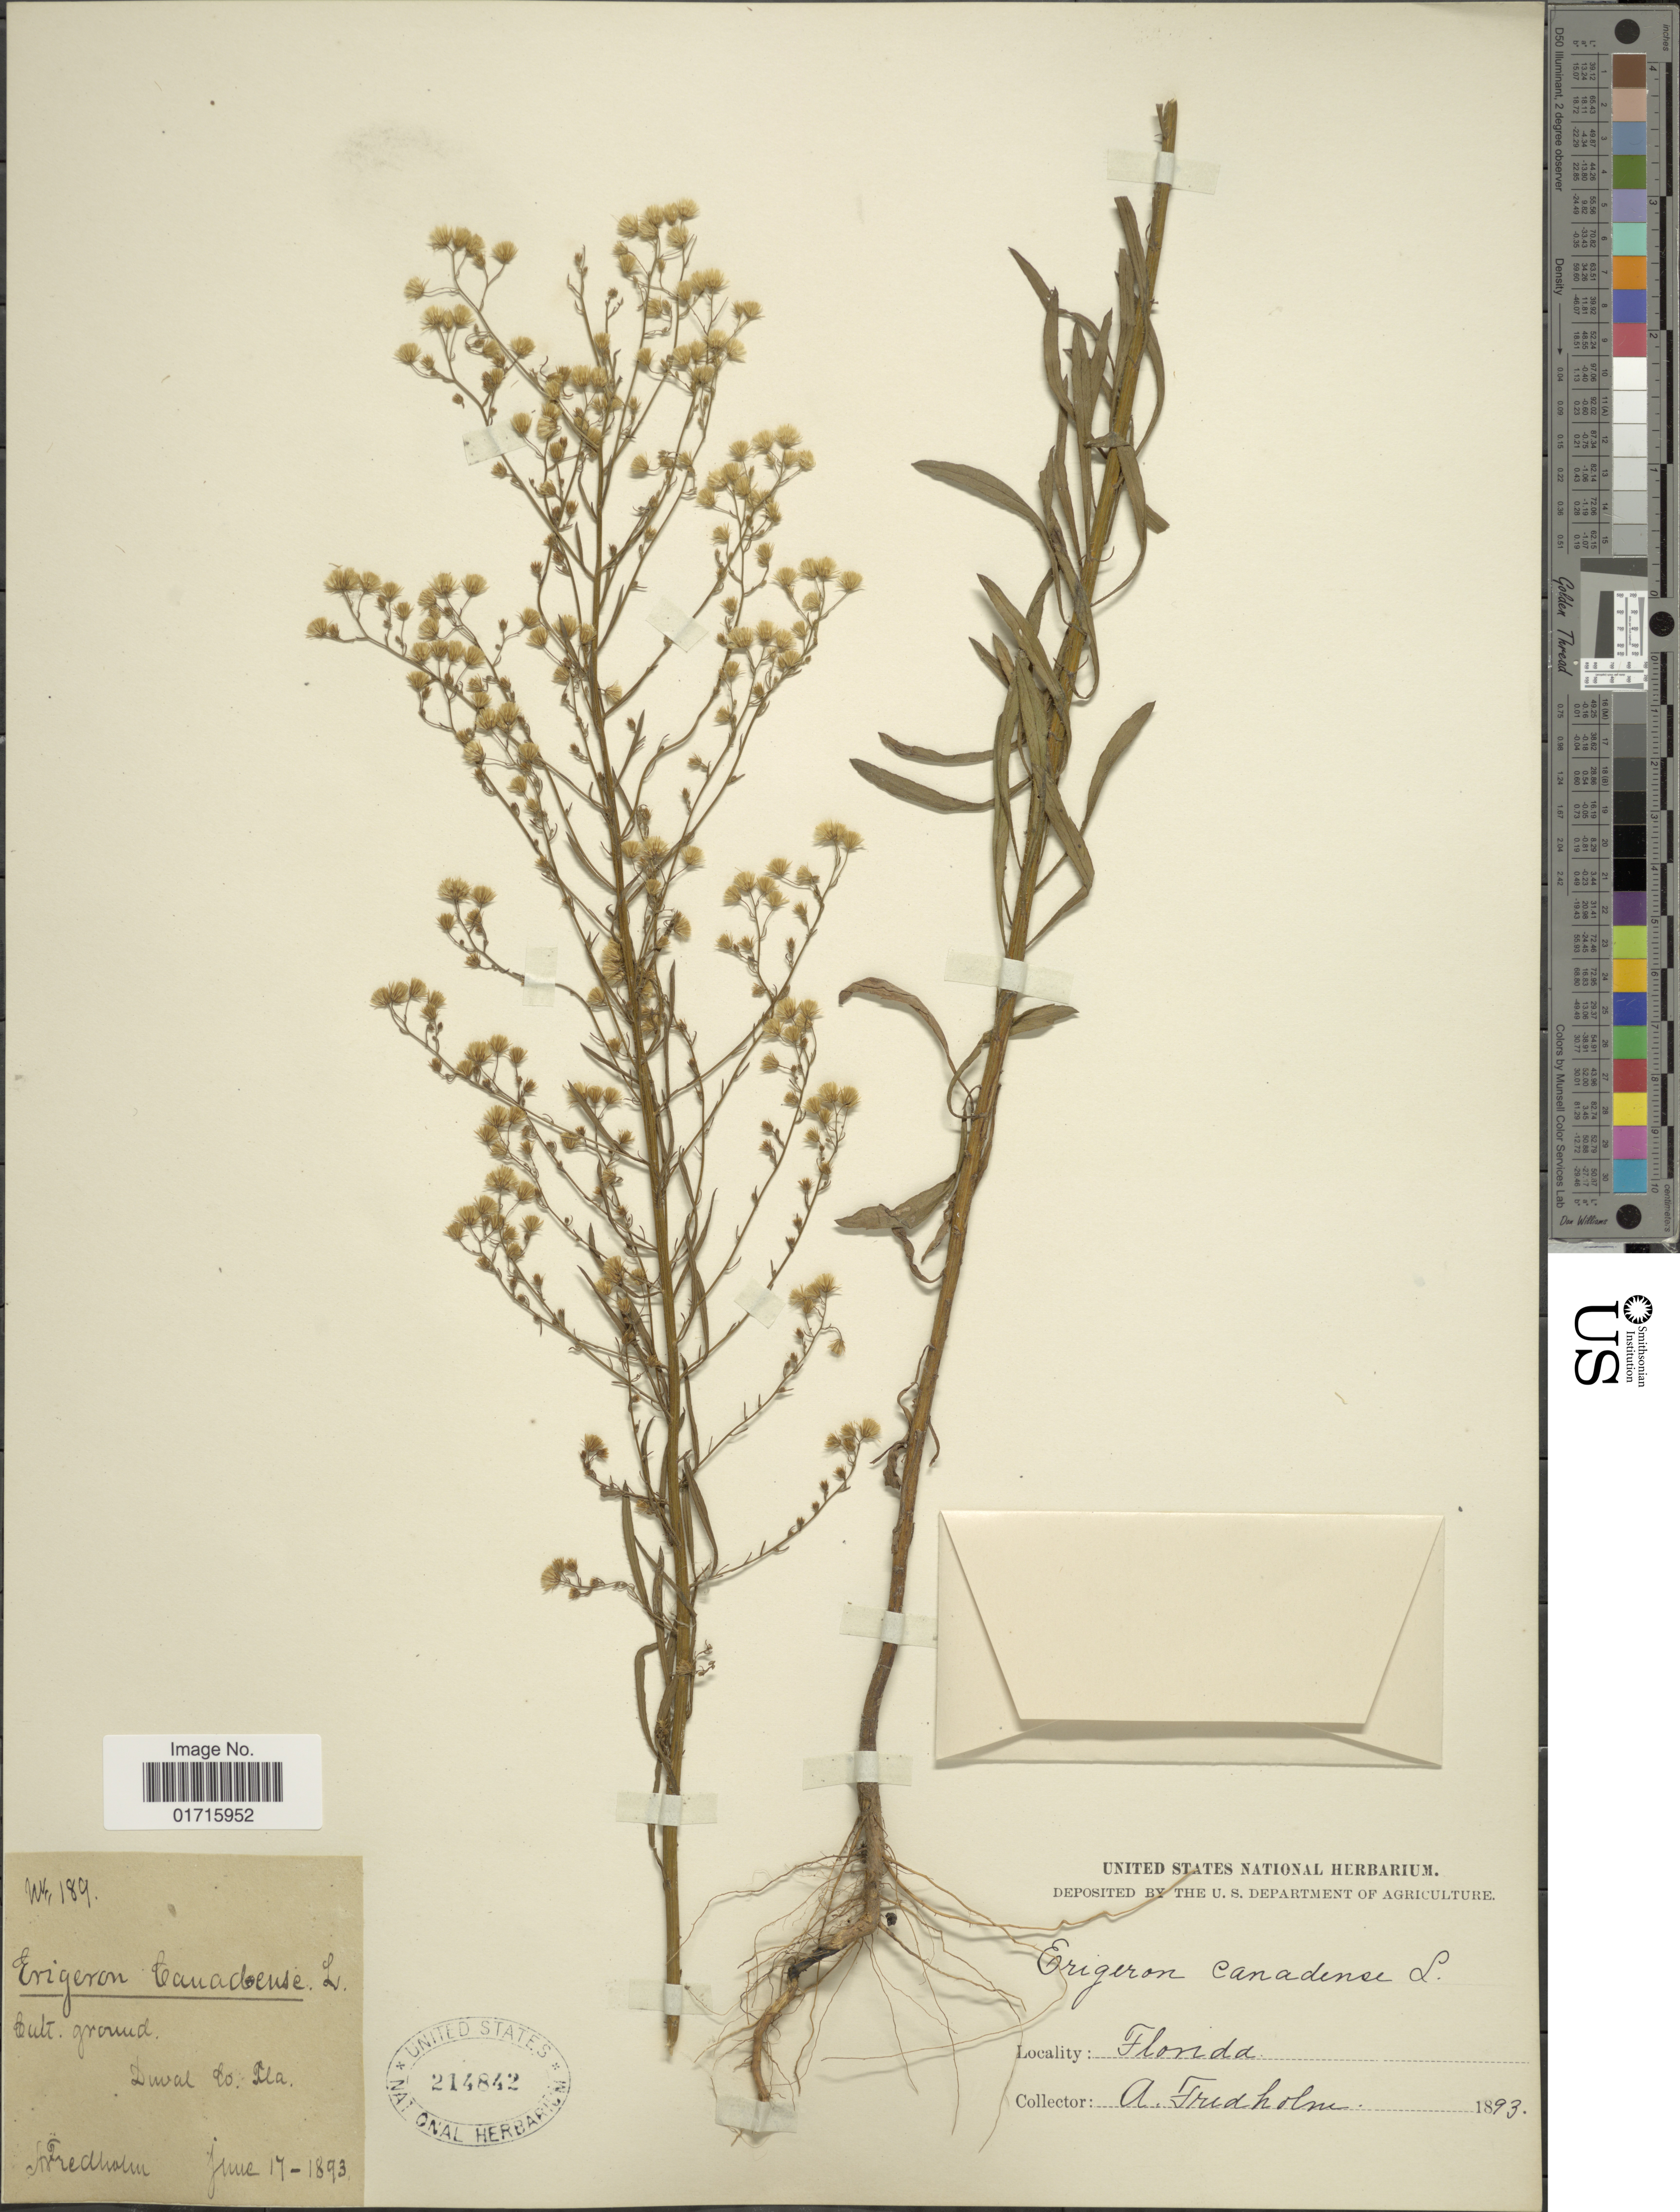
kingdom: Plantae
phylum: Tracheophyta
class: Magnoliopsida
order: Asterales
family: Asteraceae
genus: Conyza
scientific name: Conyza canadensis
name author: (L.) Cronq.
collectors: A. Fredholm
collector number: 189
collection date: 1893-06-17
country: United States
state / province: Florida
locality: Duval Co.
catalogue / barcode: US 214842